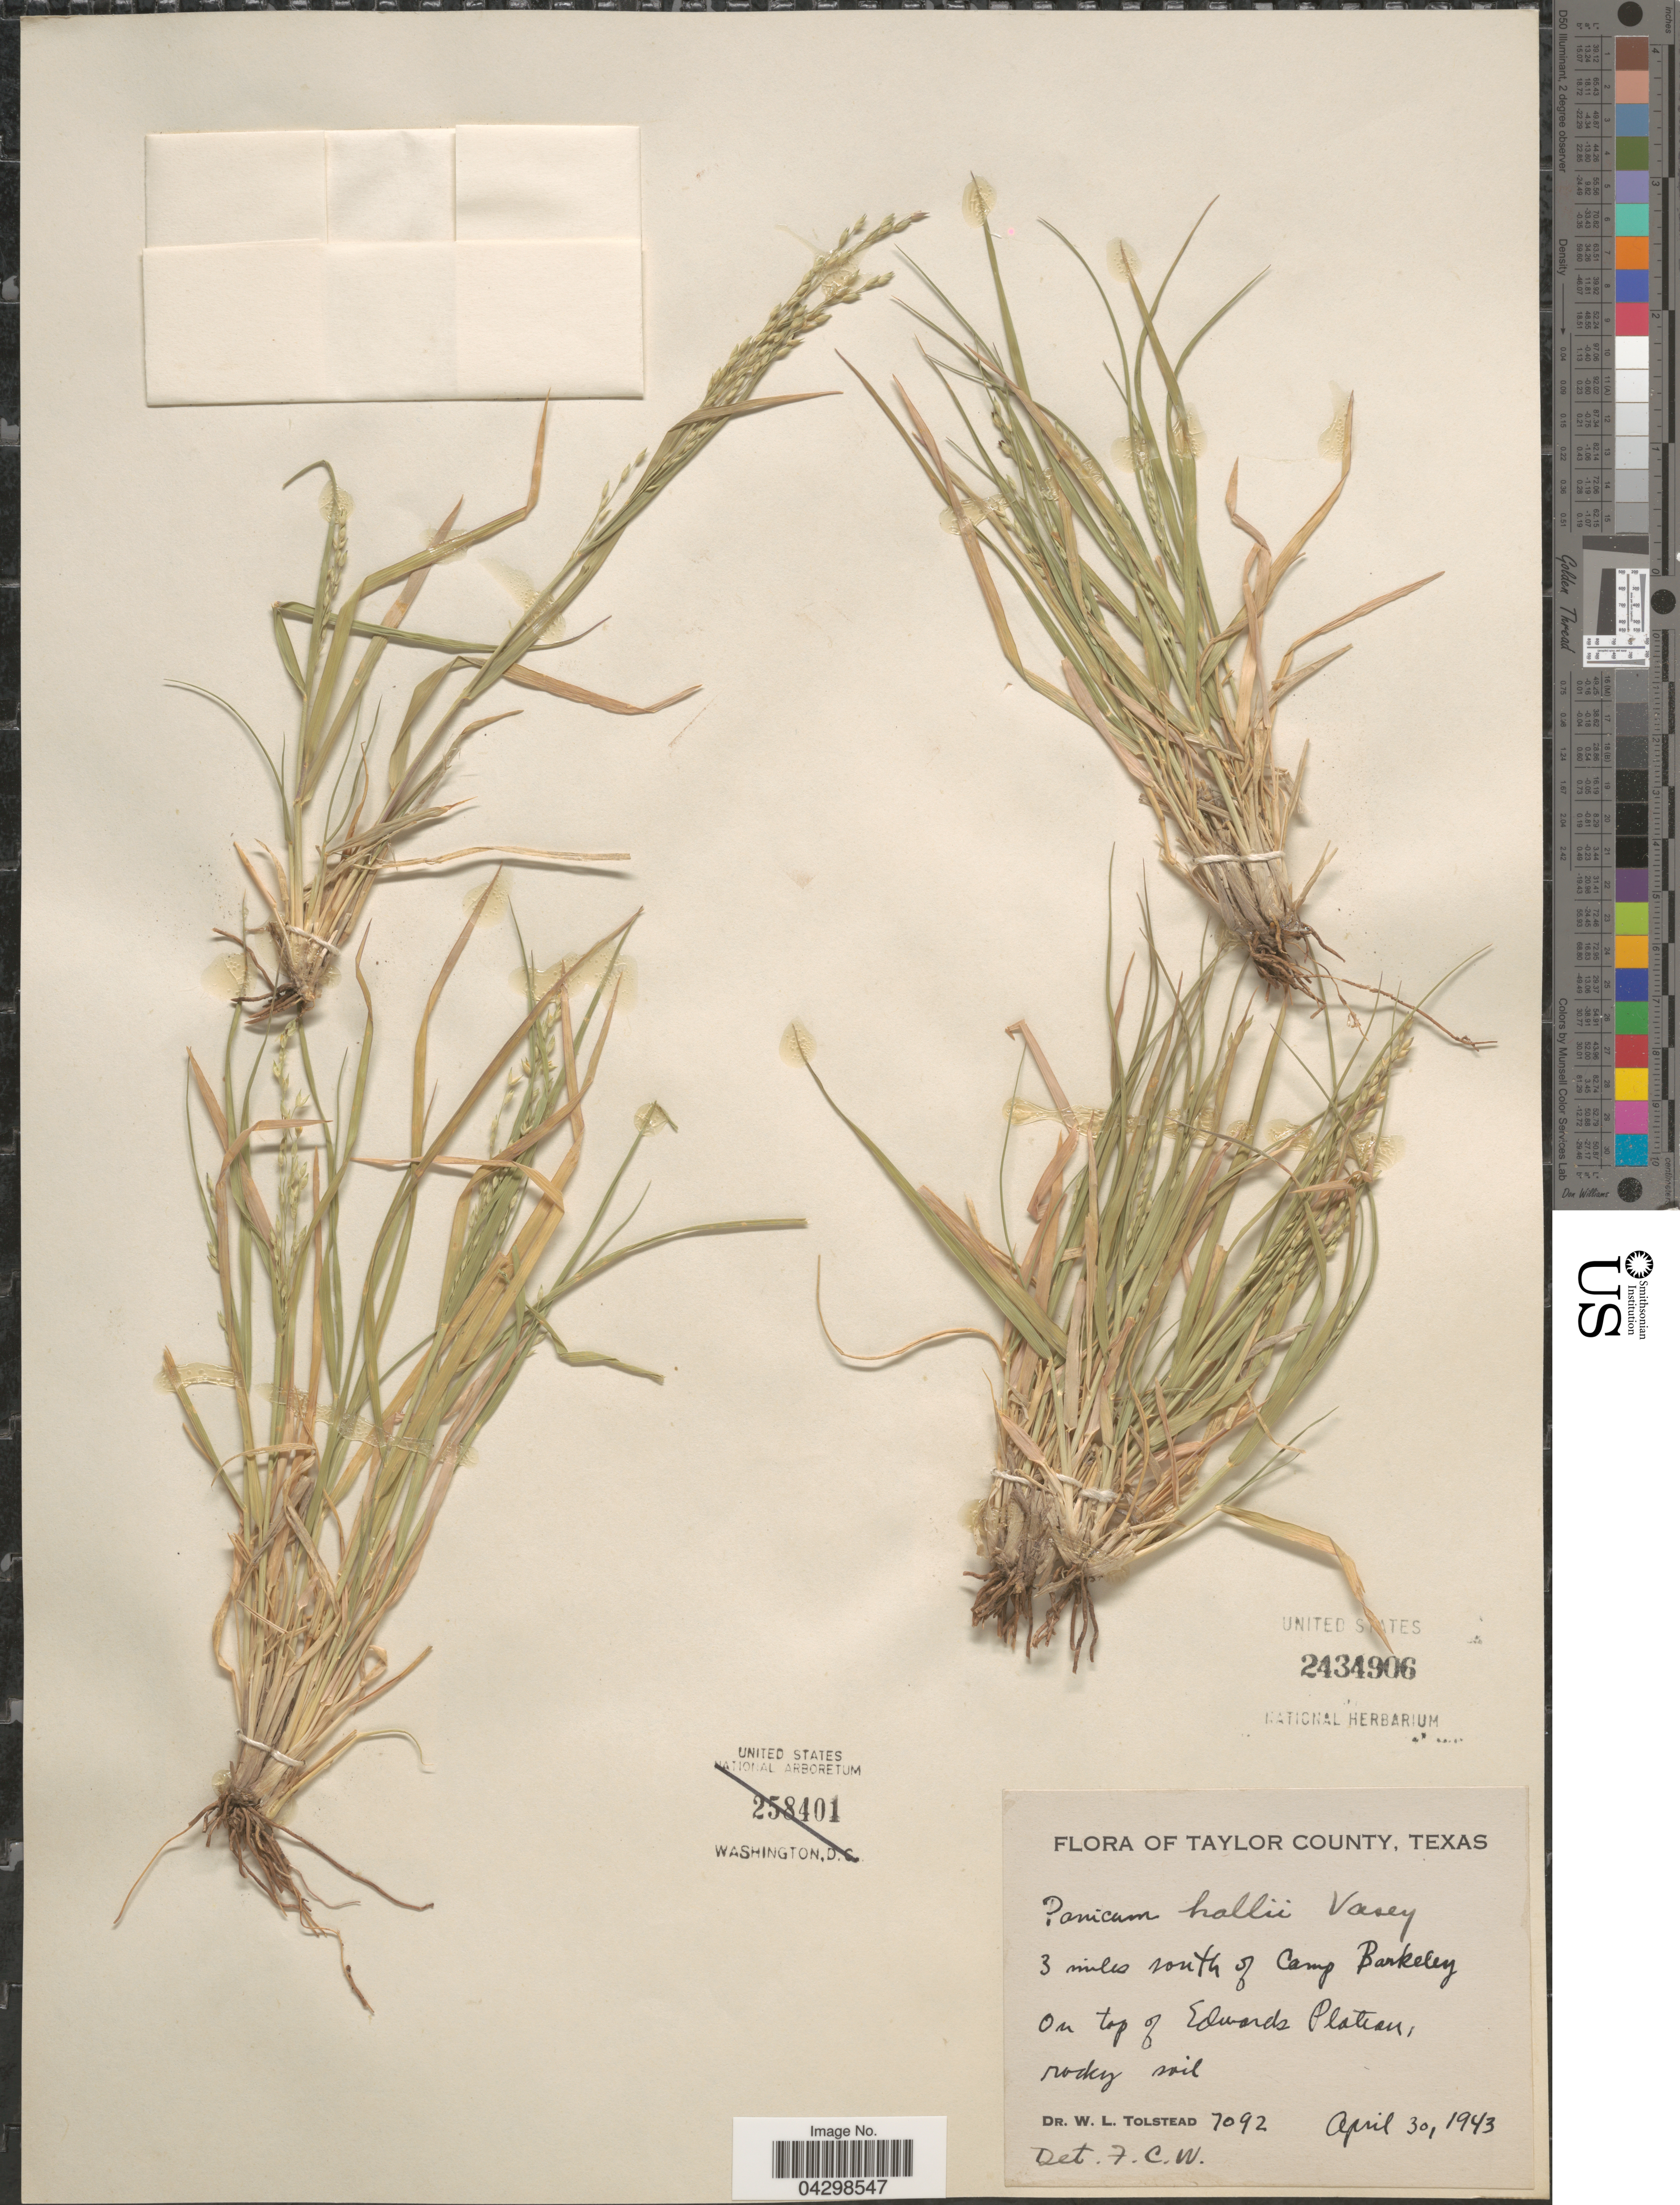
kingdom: Plantae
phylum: Tracheophyta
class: Liliopsida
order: Poales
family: Poaceae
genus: Panicum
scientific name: Panicum hallii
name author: Vasey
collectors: W. Tolstead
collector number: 7092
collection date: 1943-04-30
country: United States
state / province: Texas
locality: Taylor County. 3 miles south of Camp Berkeley. On top of Edwards Plateau, rocky soil.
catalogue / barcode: US 2434906